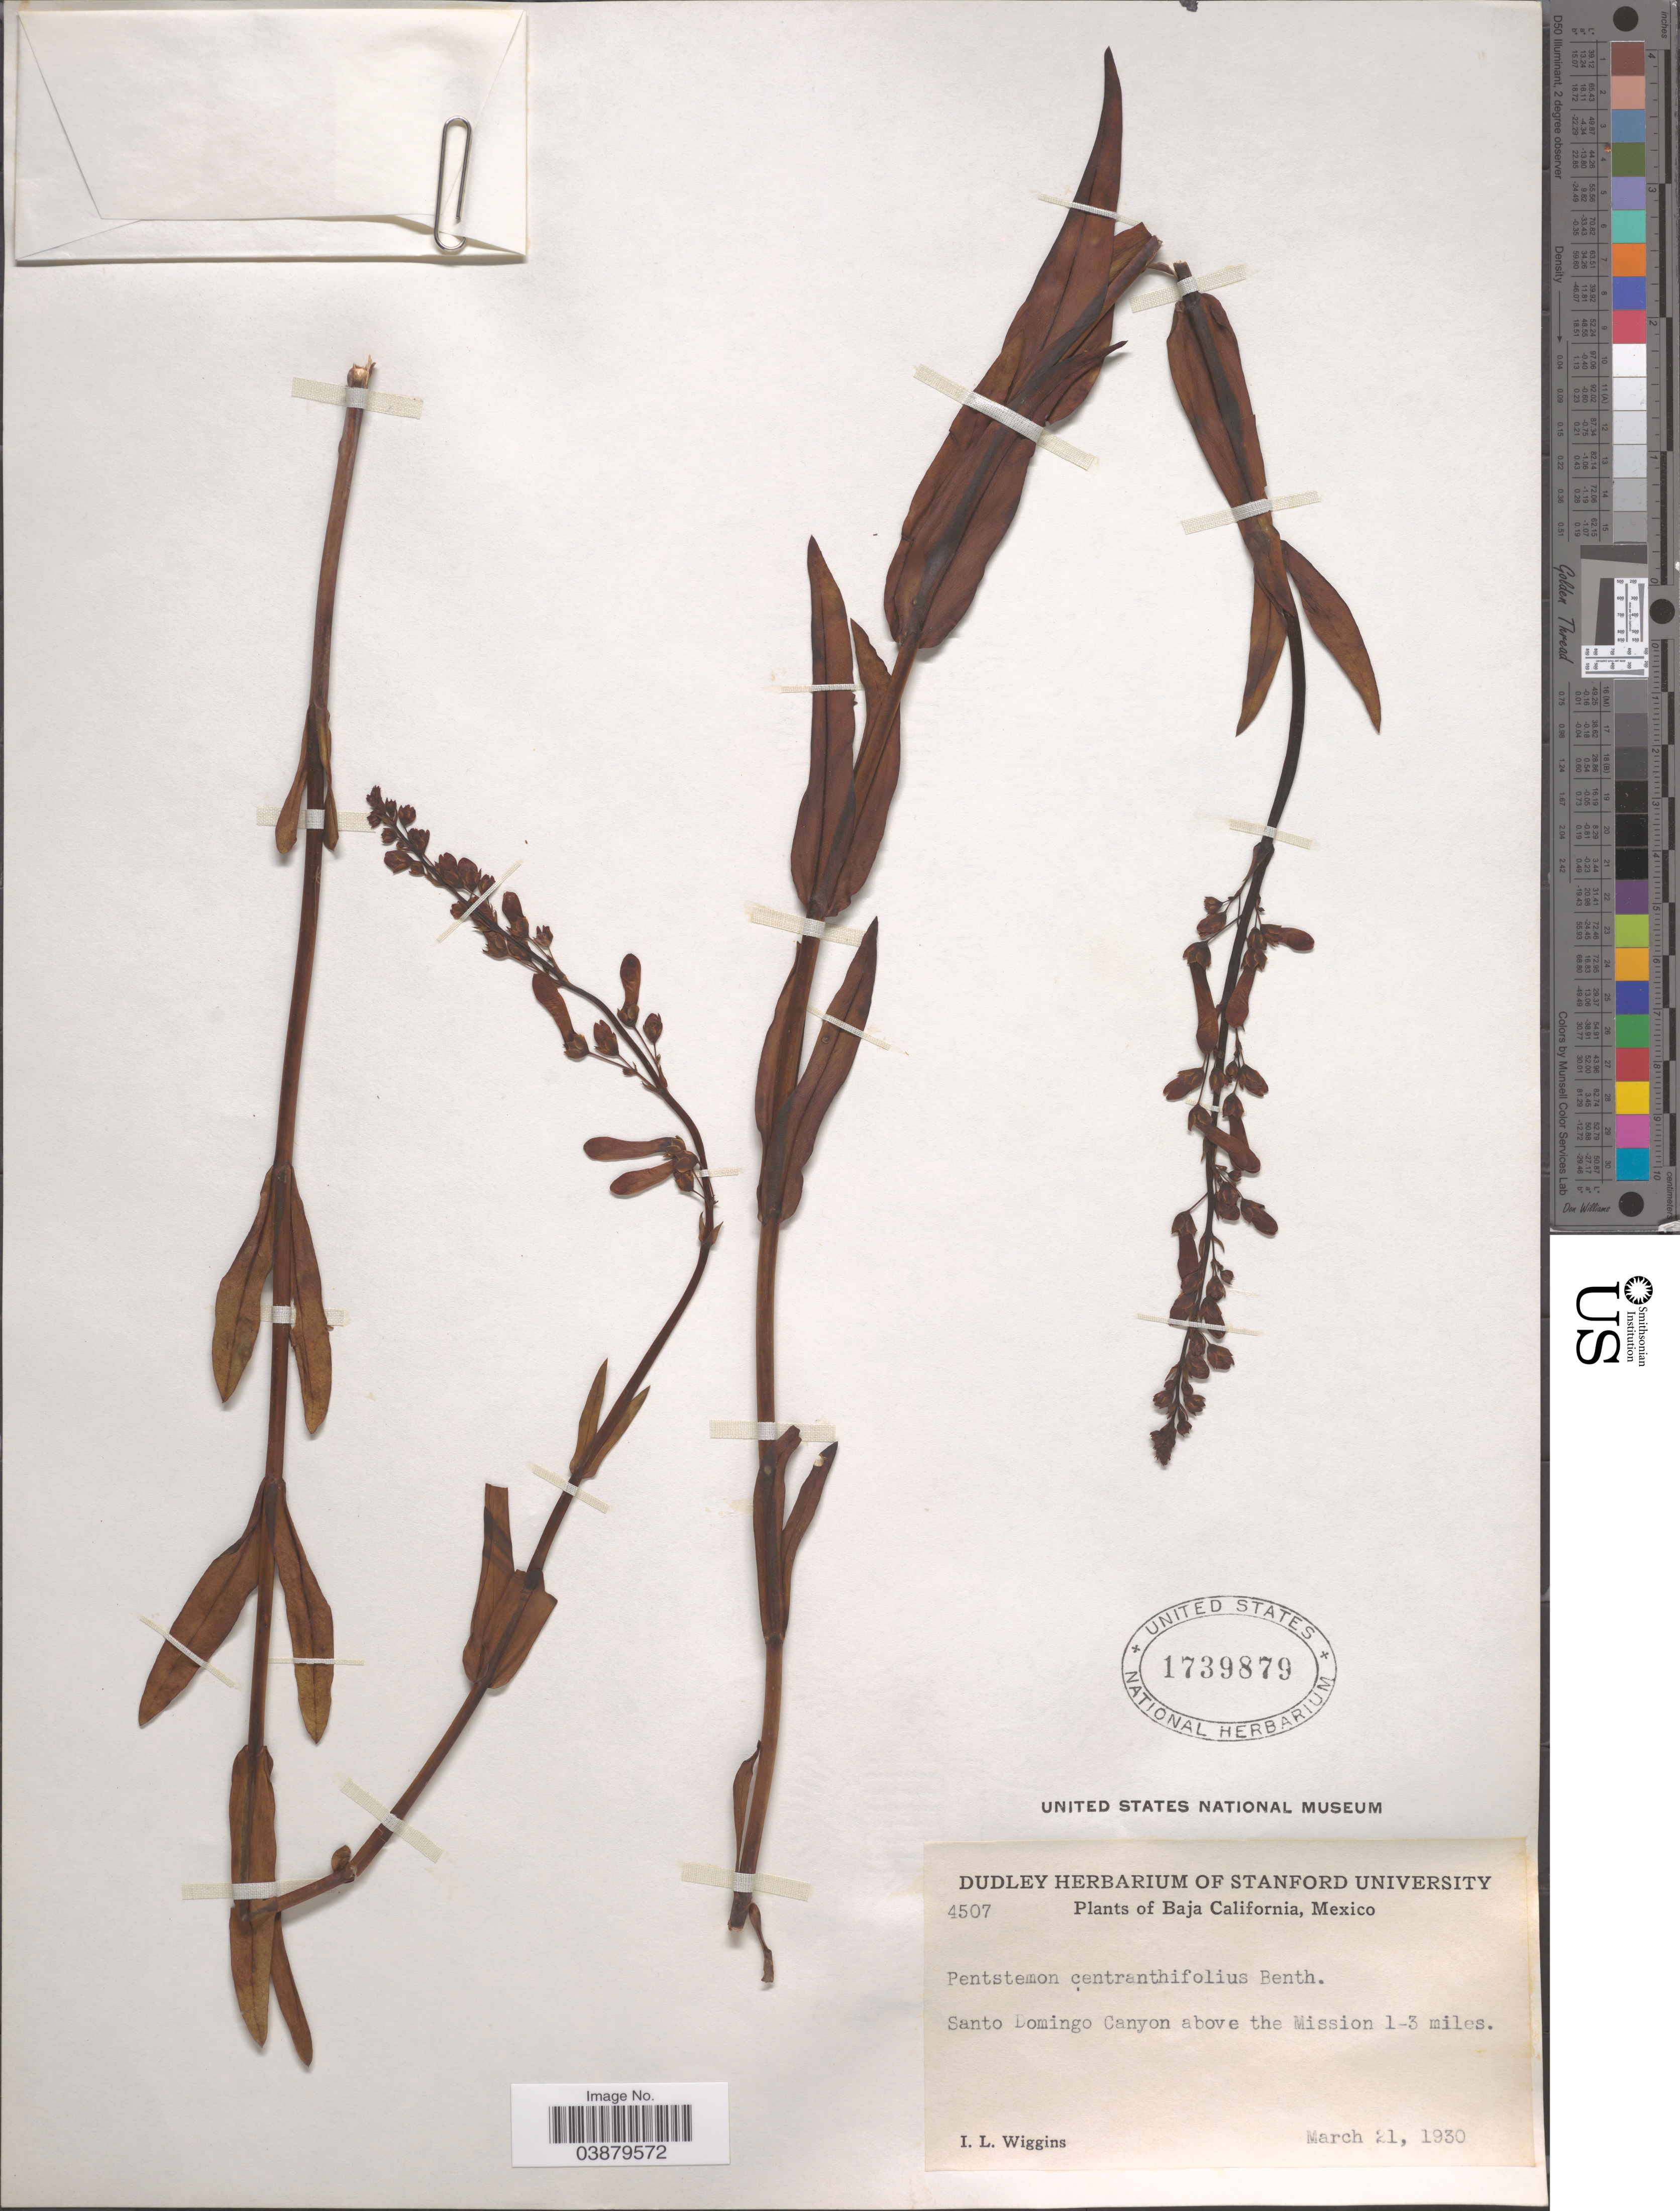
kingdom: Plantae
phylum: Tracheophyta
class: Magnoliopsida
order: Lamiales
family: Plantaginaceae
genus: Penstemon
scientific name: Penstemon centranthifolius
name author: Benth.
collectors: I. L. Wiggins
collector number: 4507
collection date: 1930-03-21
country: Mexico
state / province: Baja California Sur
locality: Santo Domingo Canyon above the Mission 1-3 miles.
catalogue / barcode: US 1739879